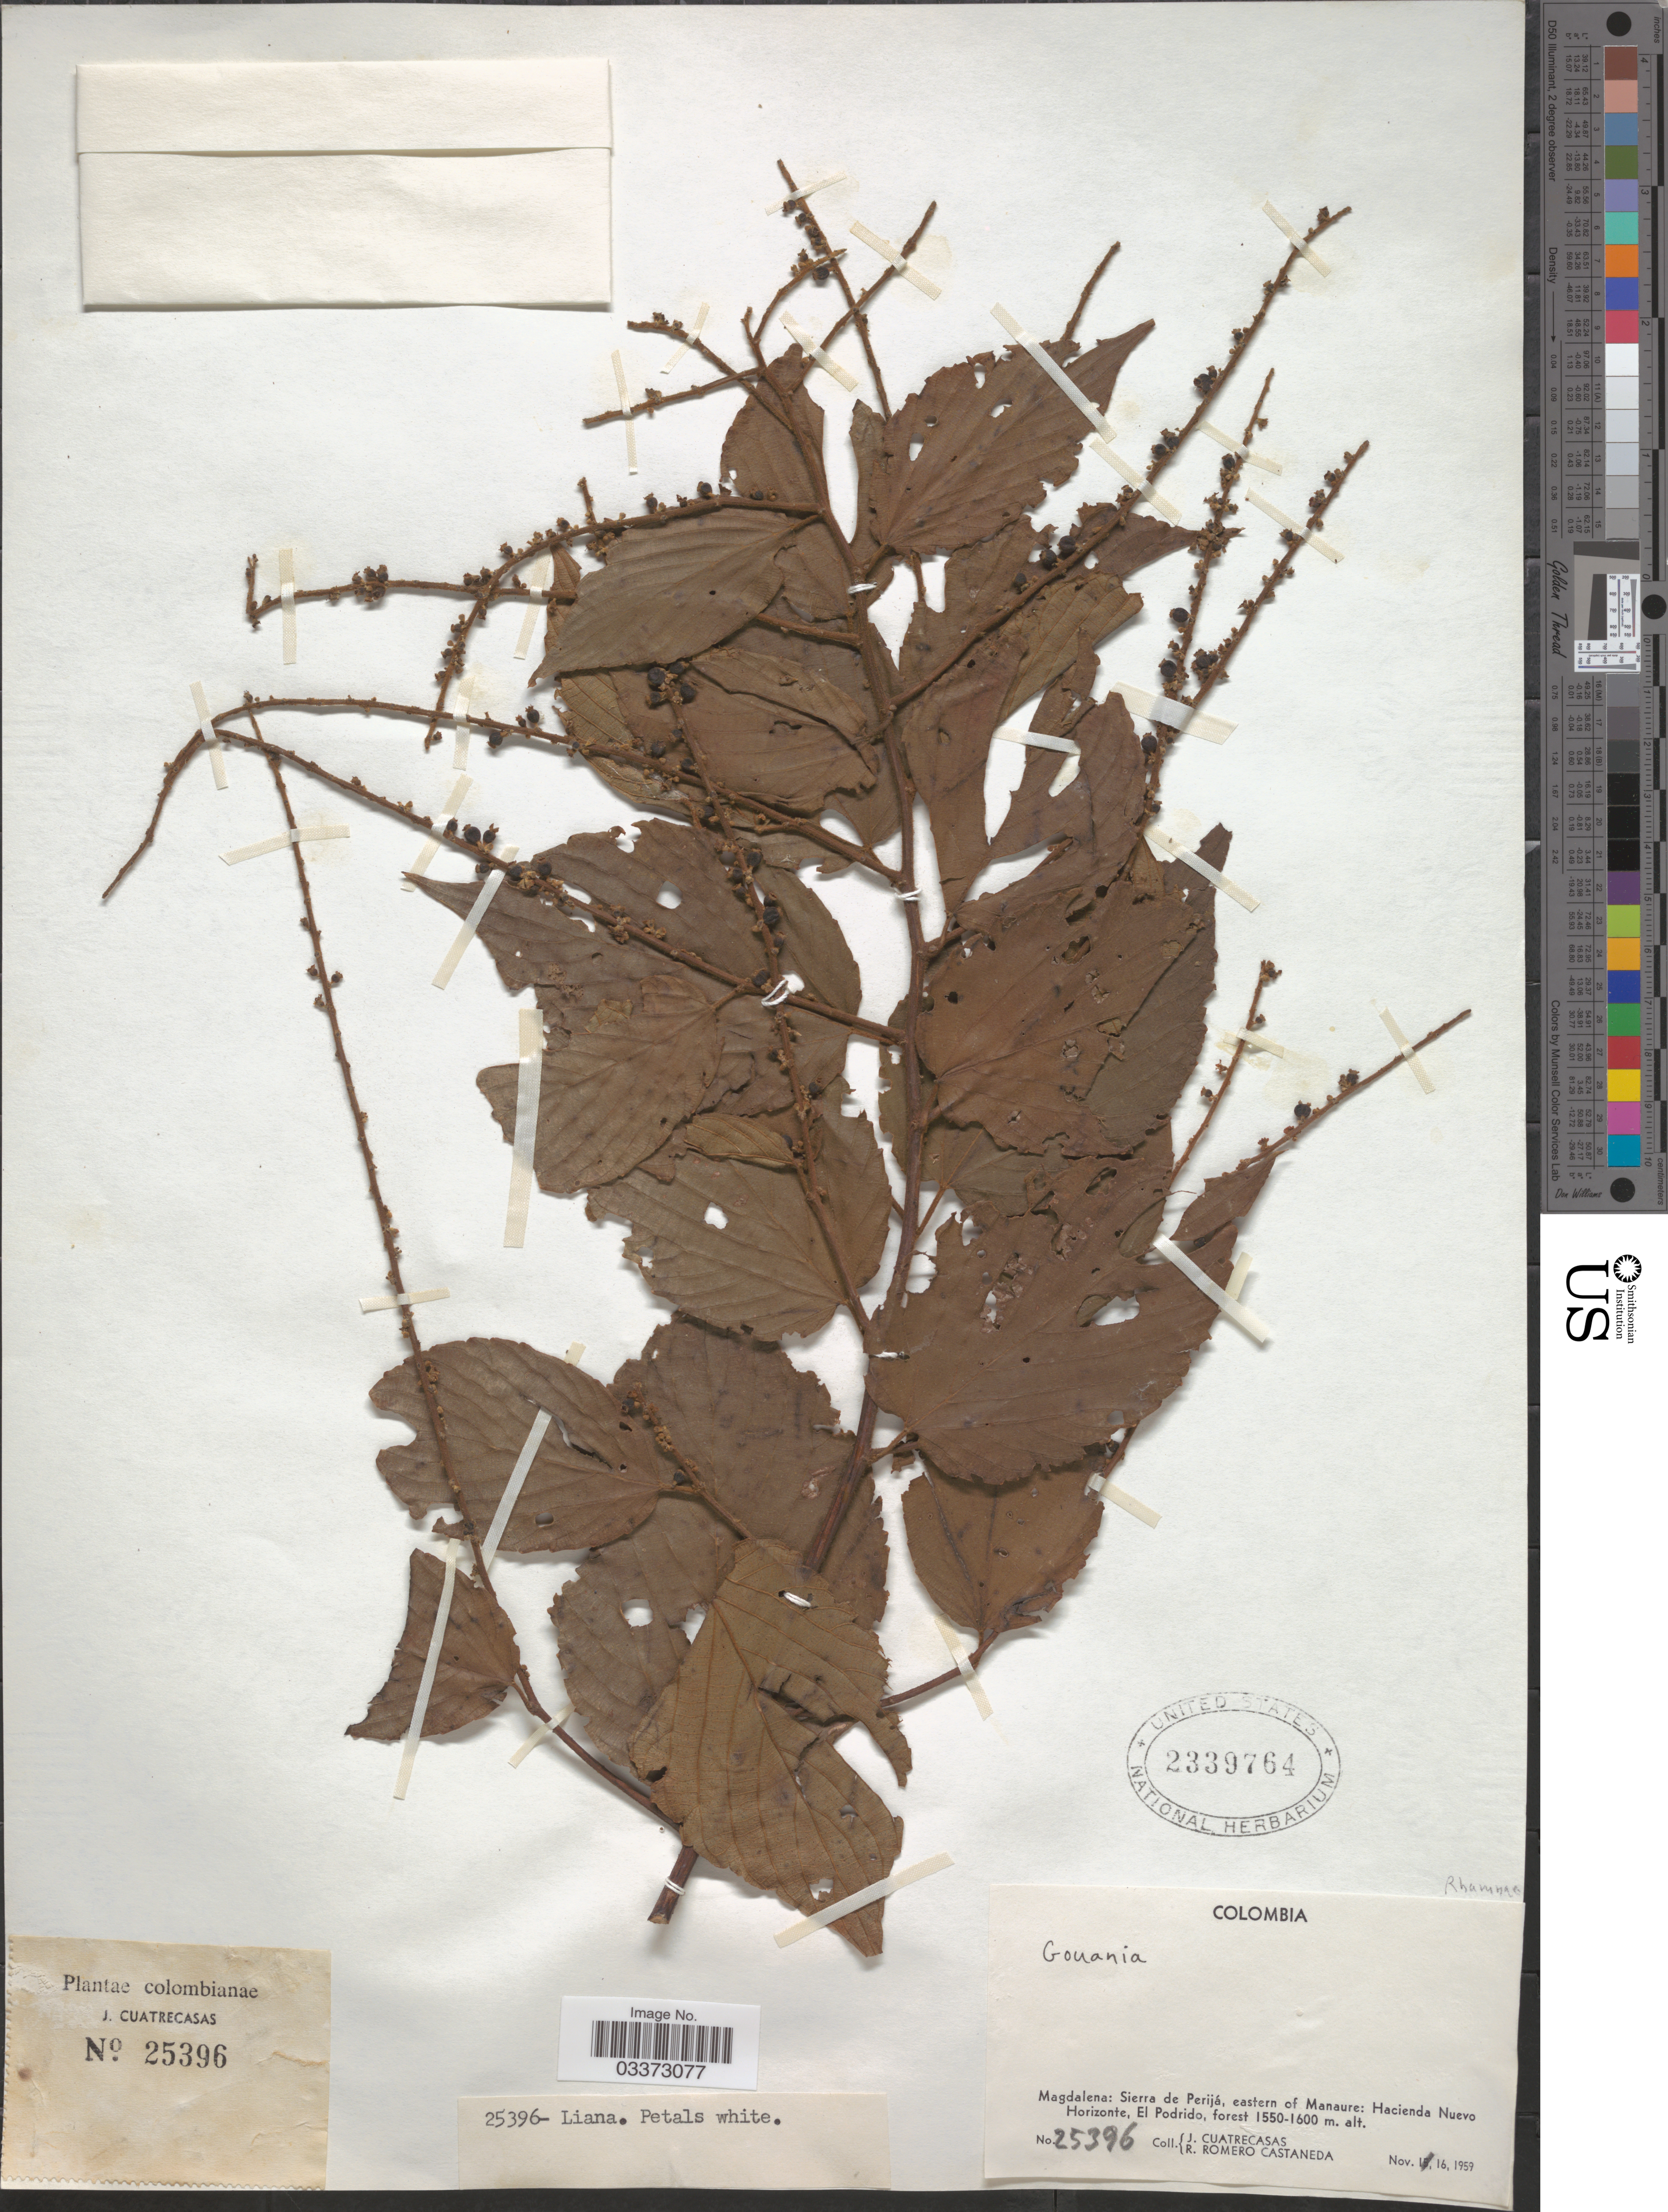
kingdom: Plantae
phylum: Tracheophyta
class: Magnoliopsida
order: Rosales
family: Rhamnaceae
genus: Gouania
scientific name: Gouania polygama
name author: (Jacq.) Urb.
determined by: Figueira, Mauricio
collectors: J. Cuatrecasas & R. Romero Castañeda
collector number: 25396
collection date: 1959-11-16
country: Colombia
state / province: Magdalena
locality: Sierra de Perijá, eastern of Manaure: Hacienda Nuevo Horizonte, El Podrido.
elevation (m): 1550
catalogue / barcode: US 2339764